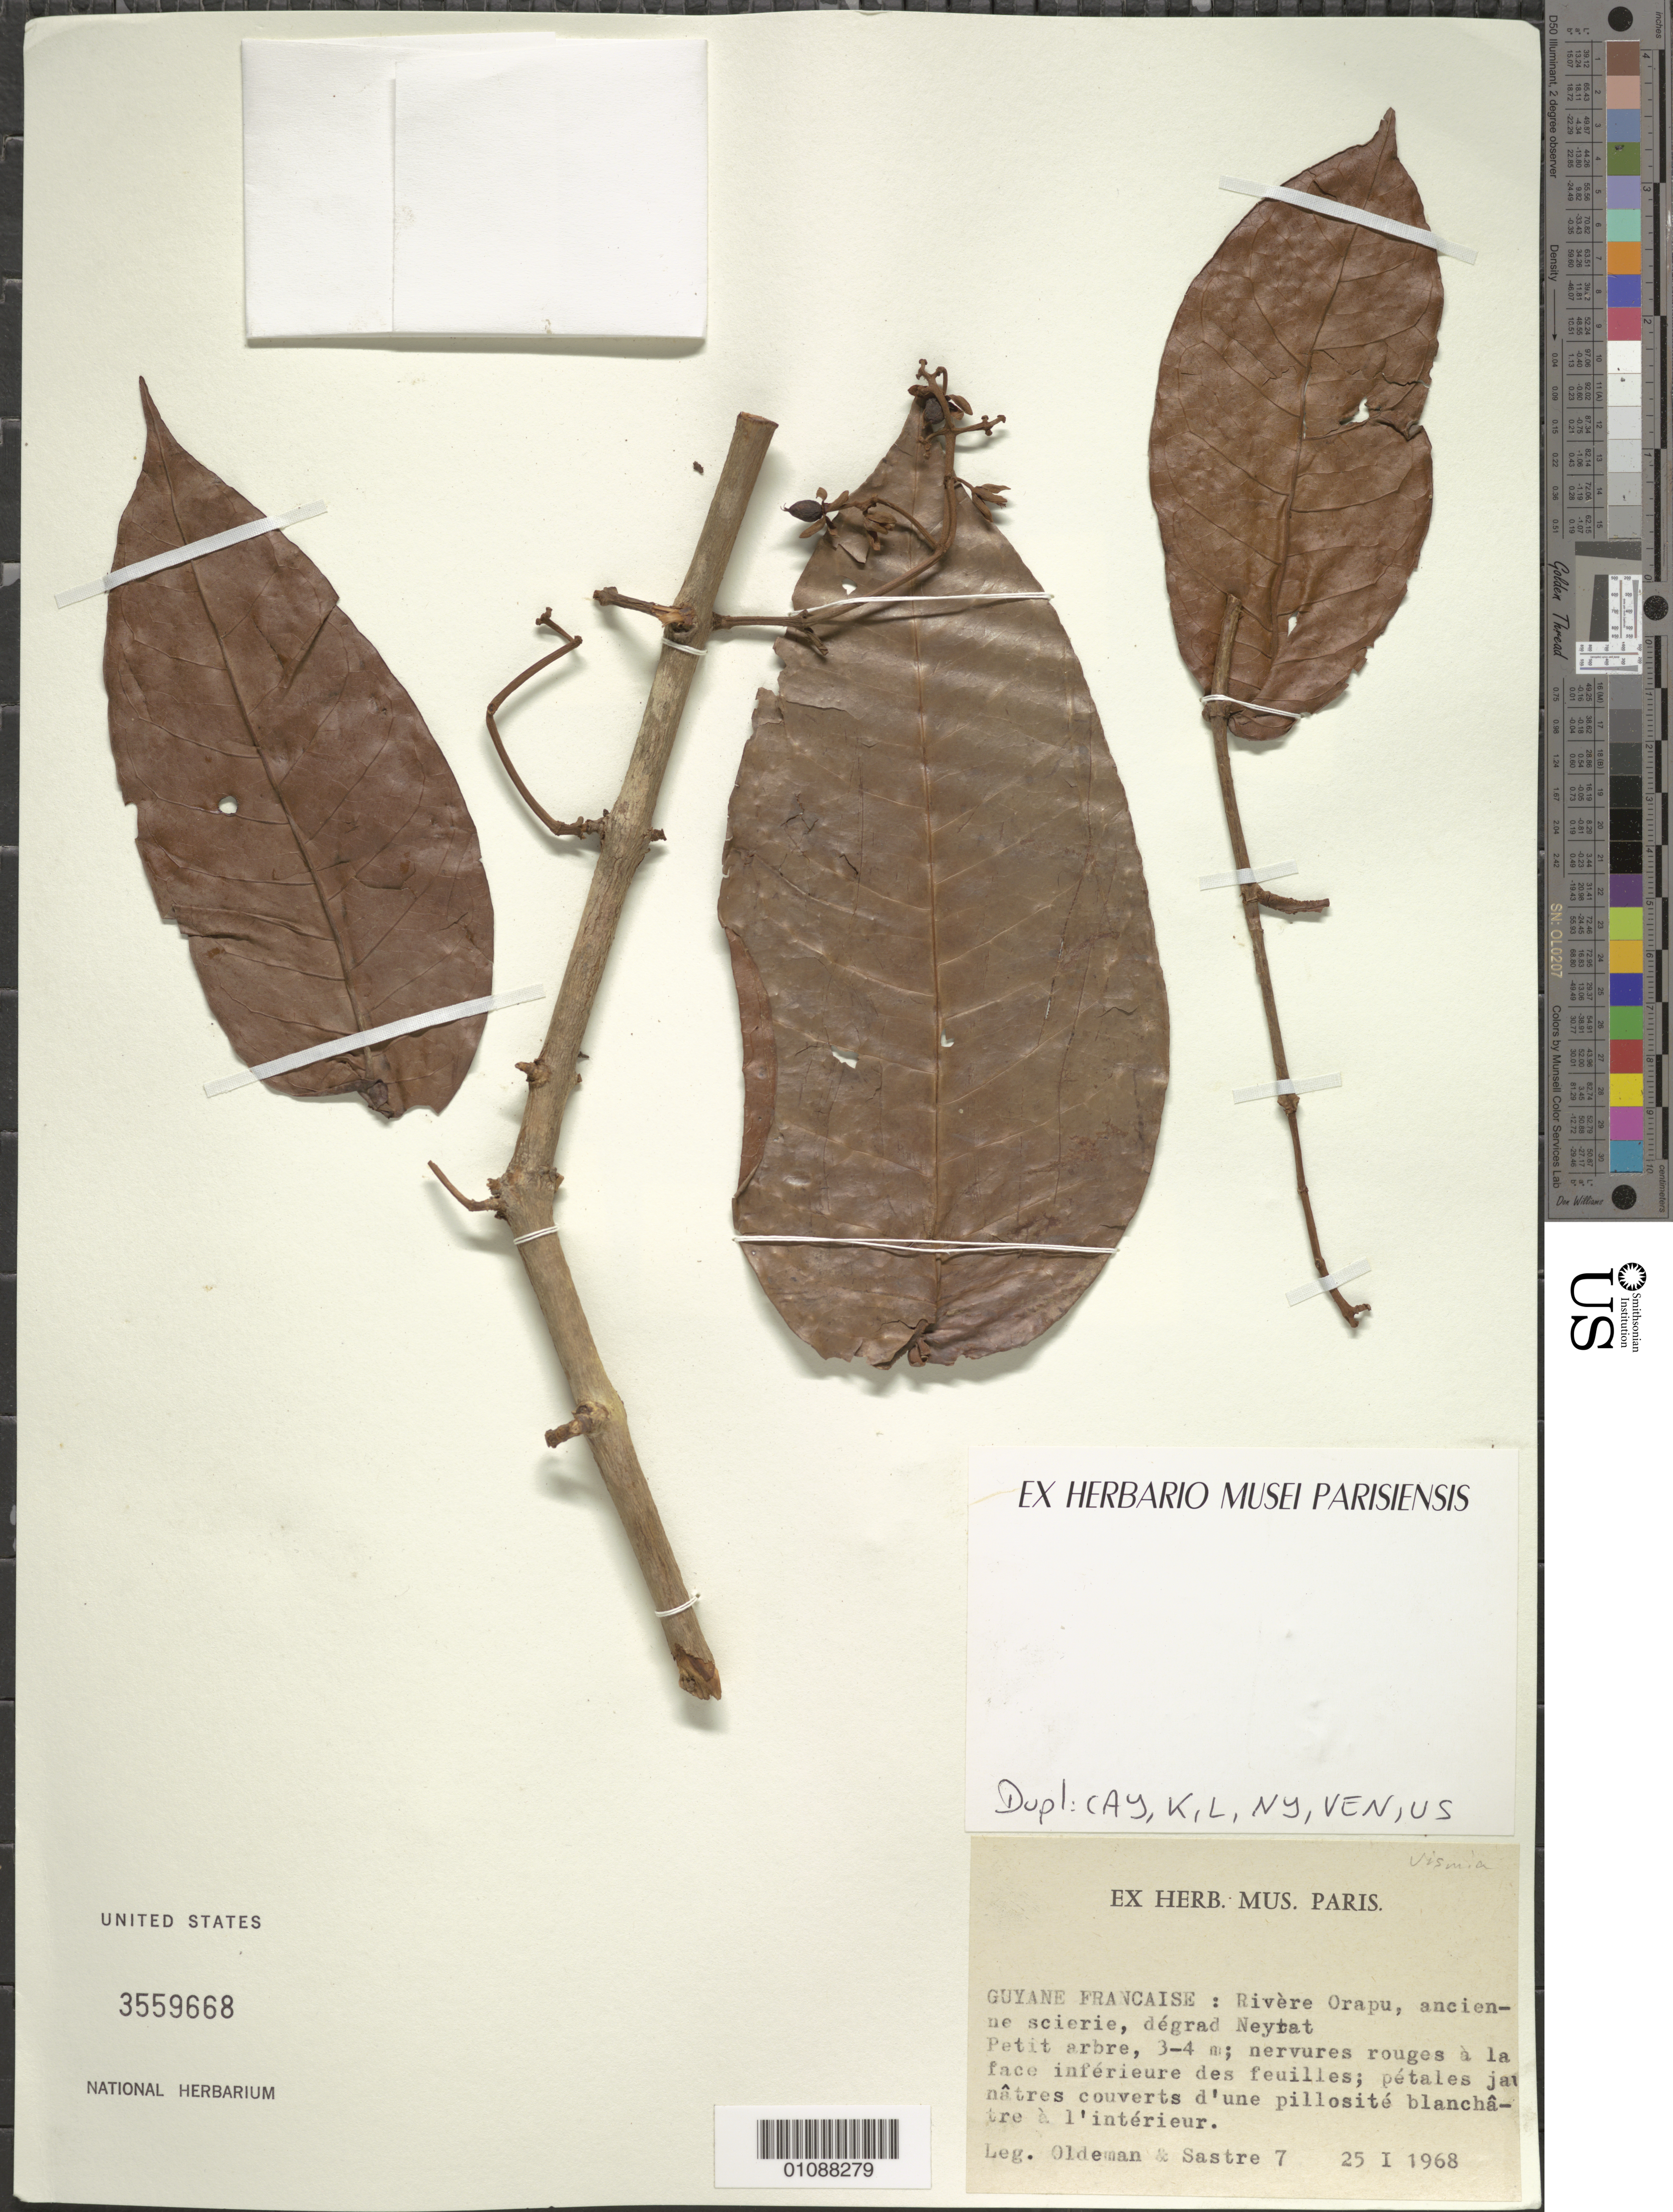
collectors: R. Oldeman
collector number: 7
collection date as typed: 25-Jan-68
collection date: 1968-01-25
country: French Guiana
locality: Rivière Orapu, ancienne scierie rive gauche, degrad Neyrat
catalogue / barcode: US 3559668